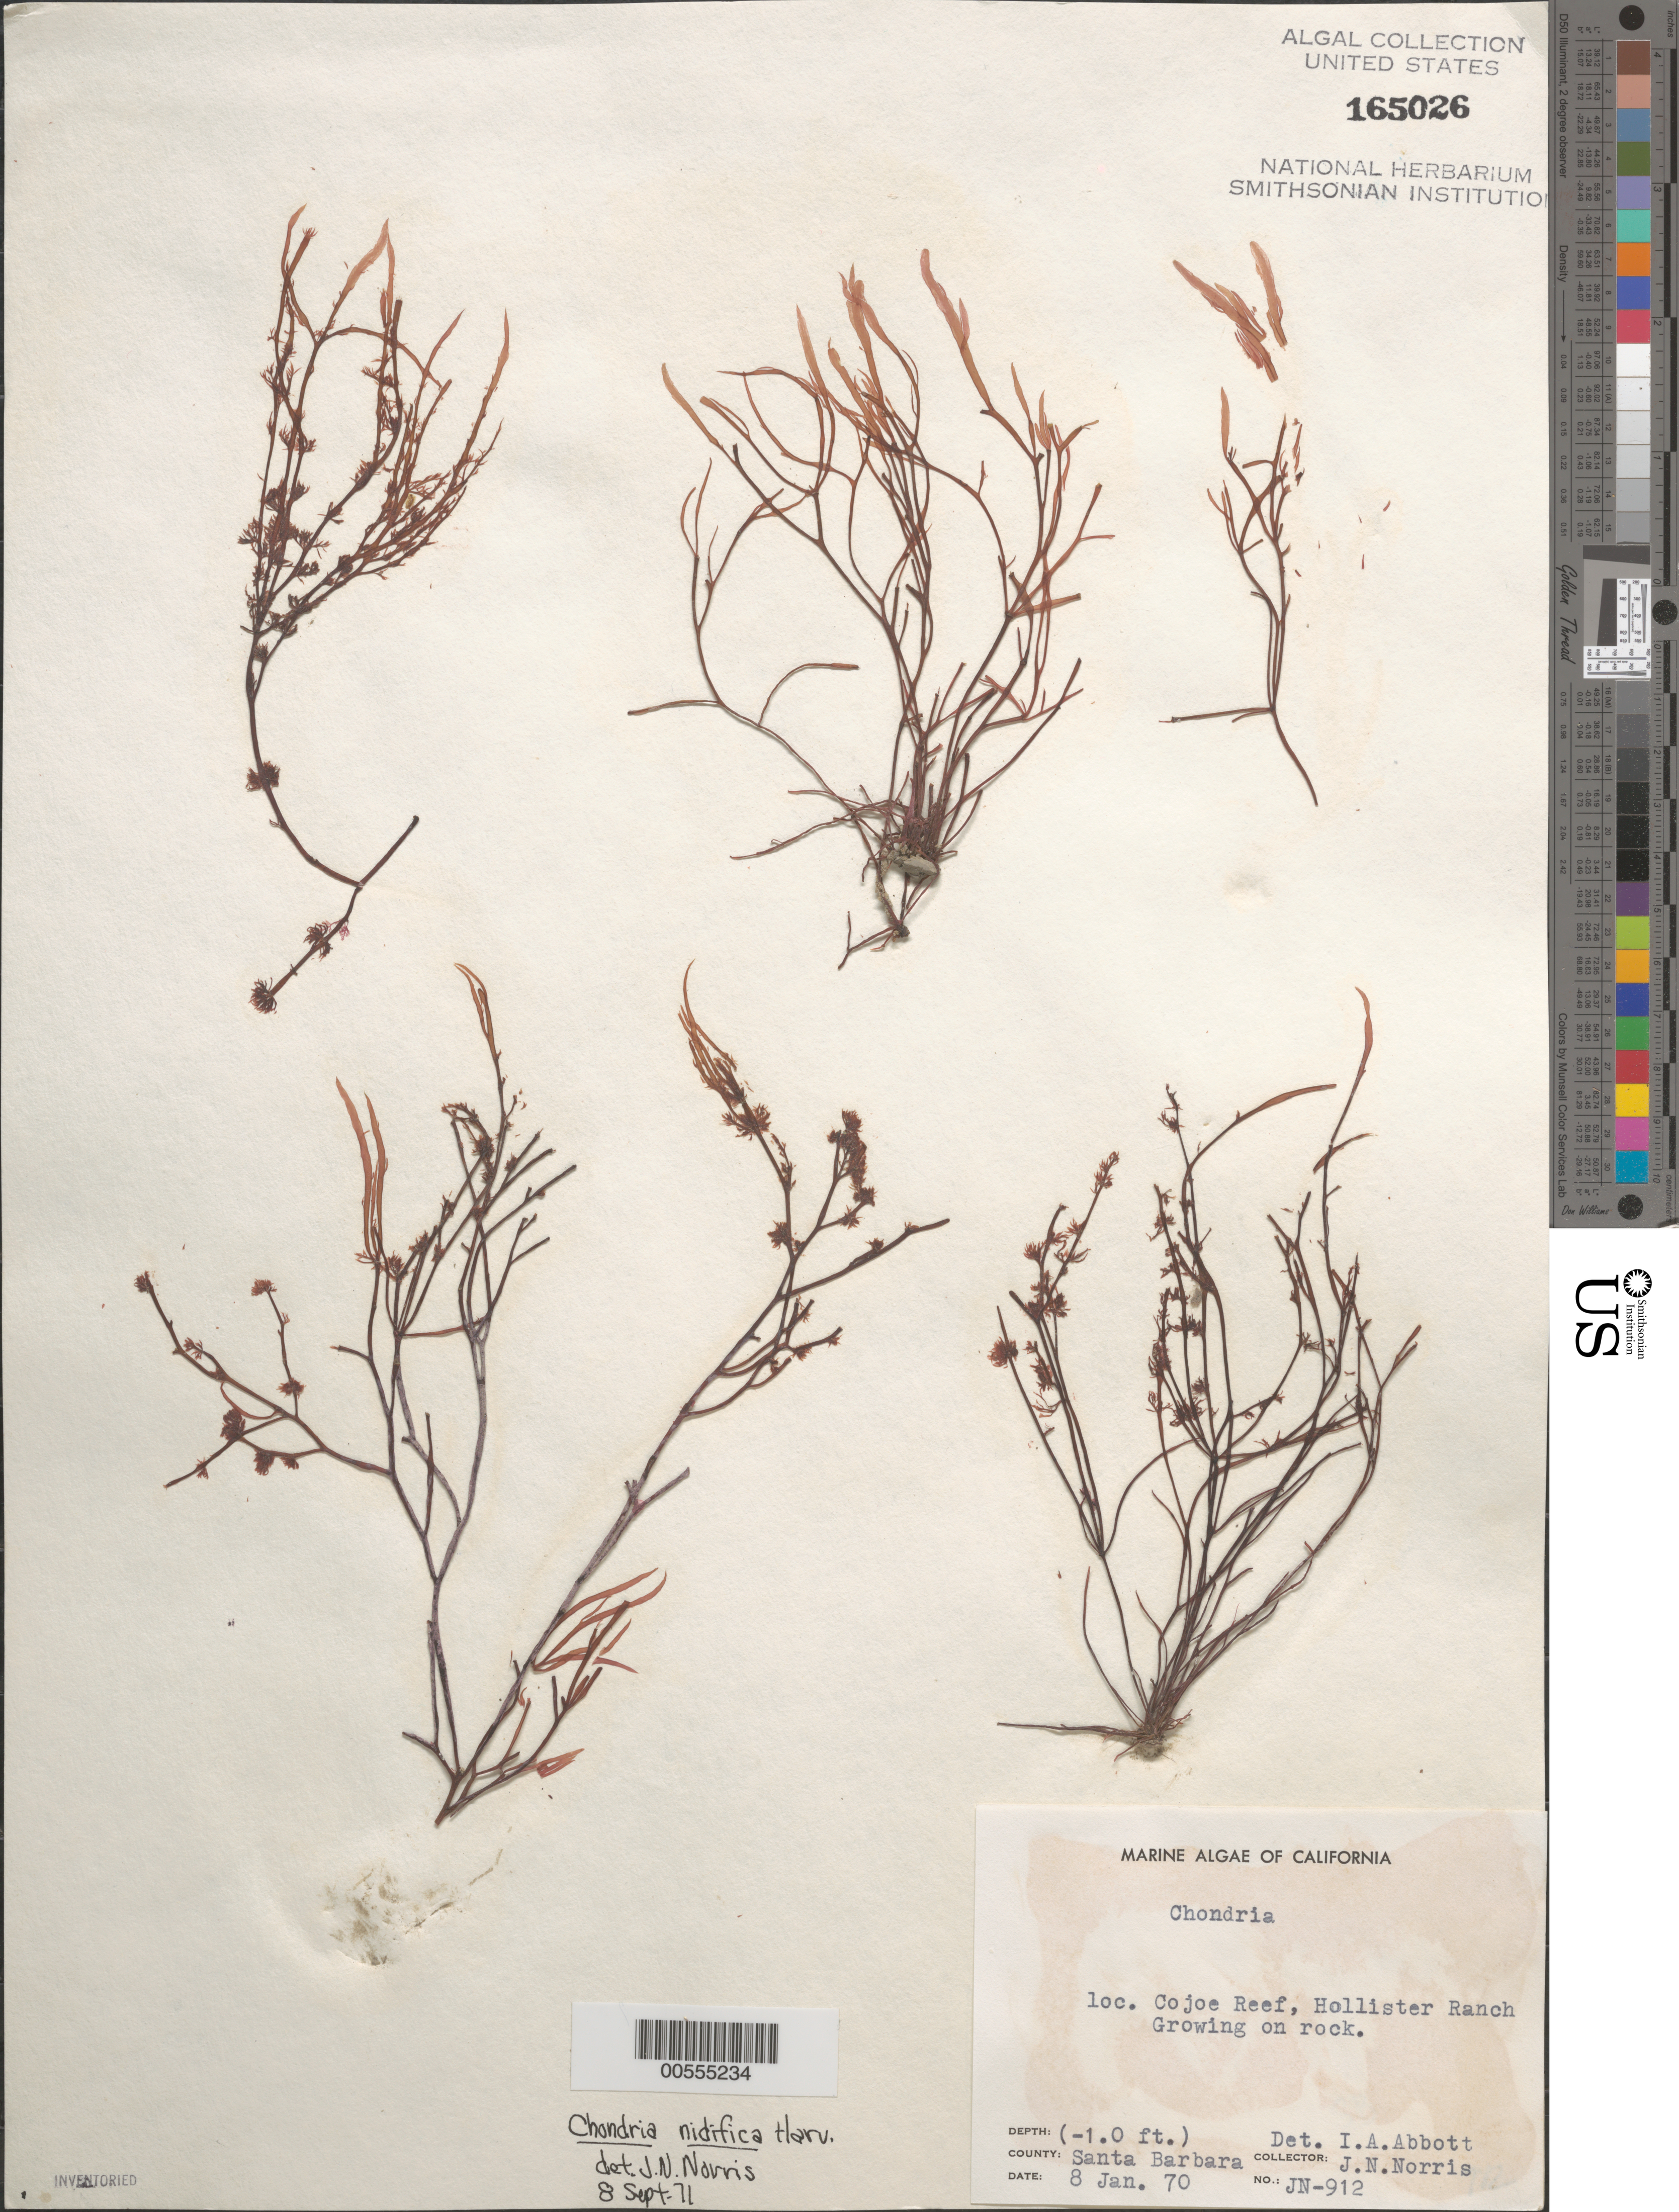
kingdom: Plantae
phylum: Rhodophyta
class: Florideophyceae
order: Ceramiales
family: Rhodomelaceae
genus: Neochondria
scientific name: Neochondria nidifica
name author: (Harvey) Sutti et al.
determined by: Algae name updating Project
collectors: J. N. Norris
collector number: JN-912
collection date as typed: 08 Jan 1970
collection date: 1970-01-08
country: United States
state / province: California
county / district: Santa Barbara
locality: Cojo Reef, Hollister Ranch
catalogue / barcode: US 165026